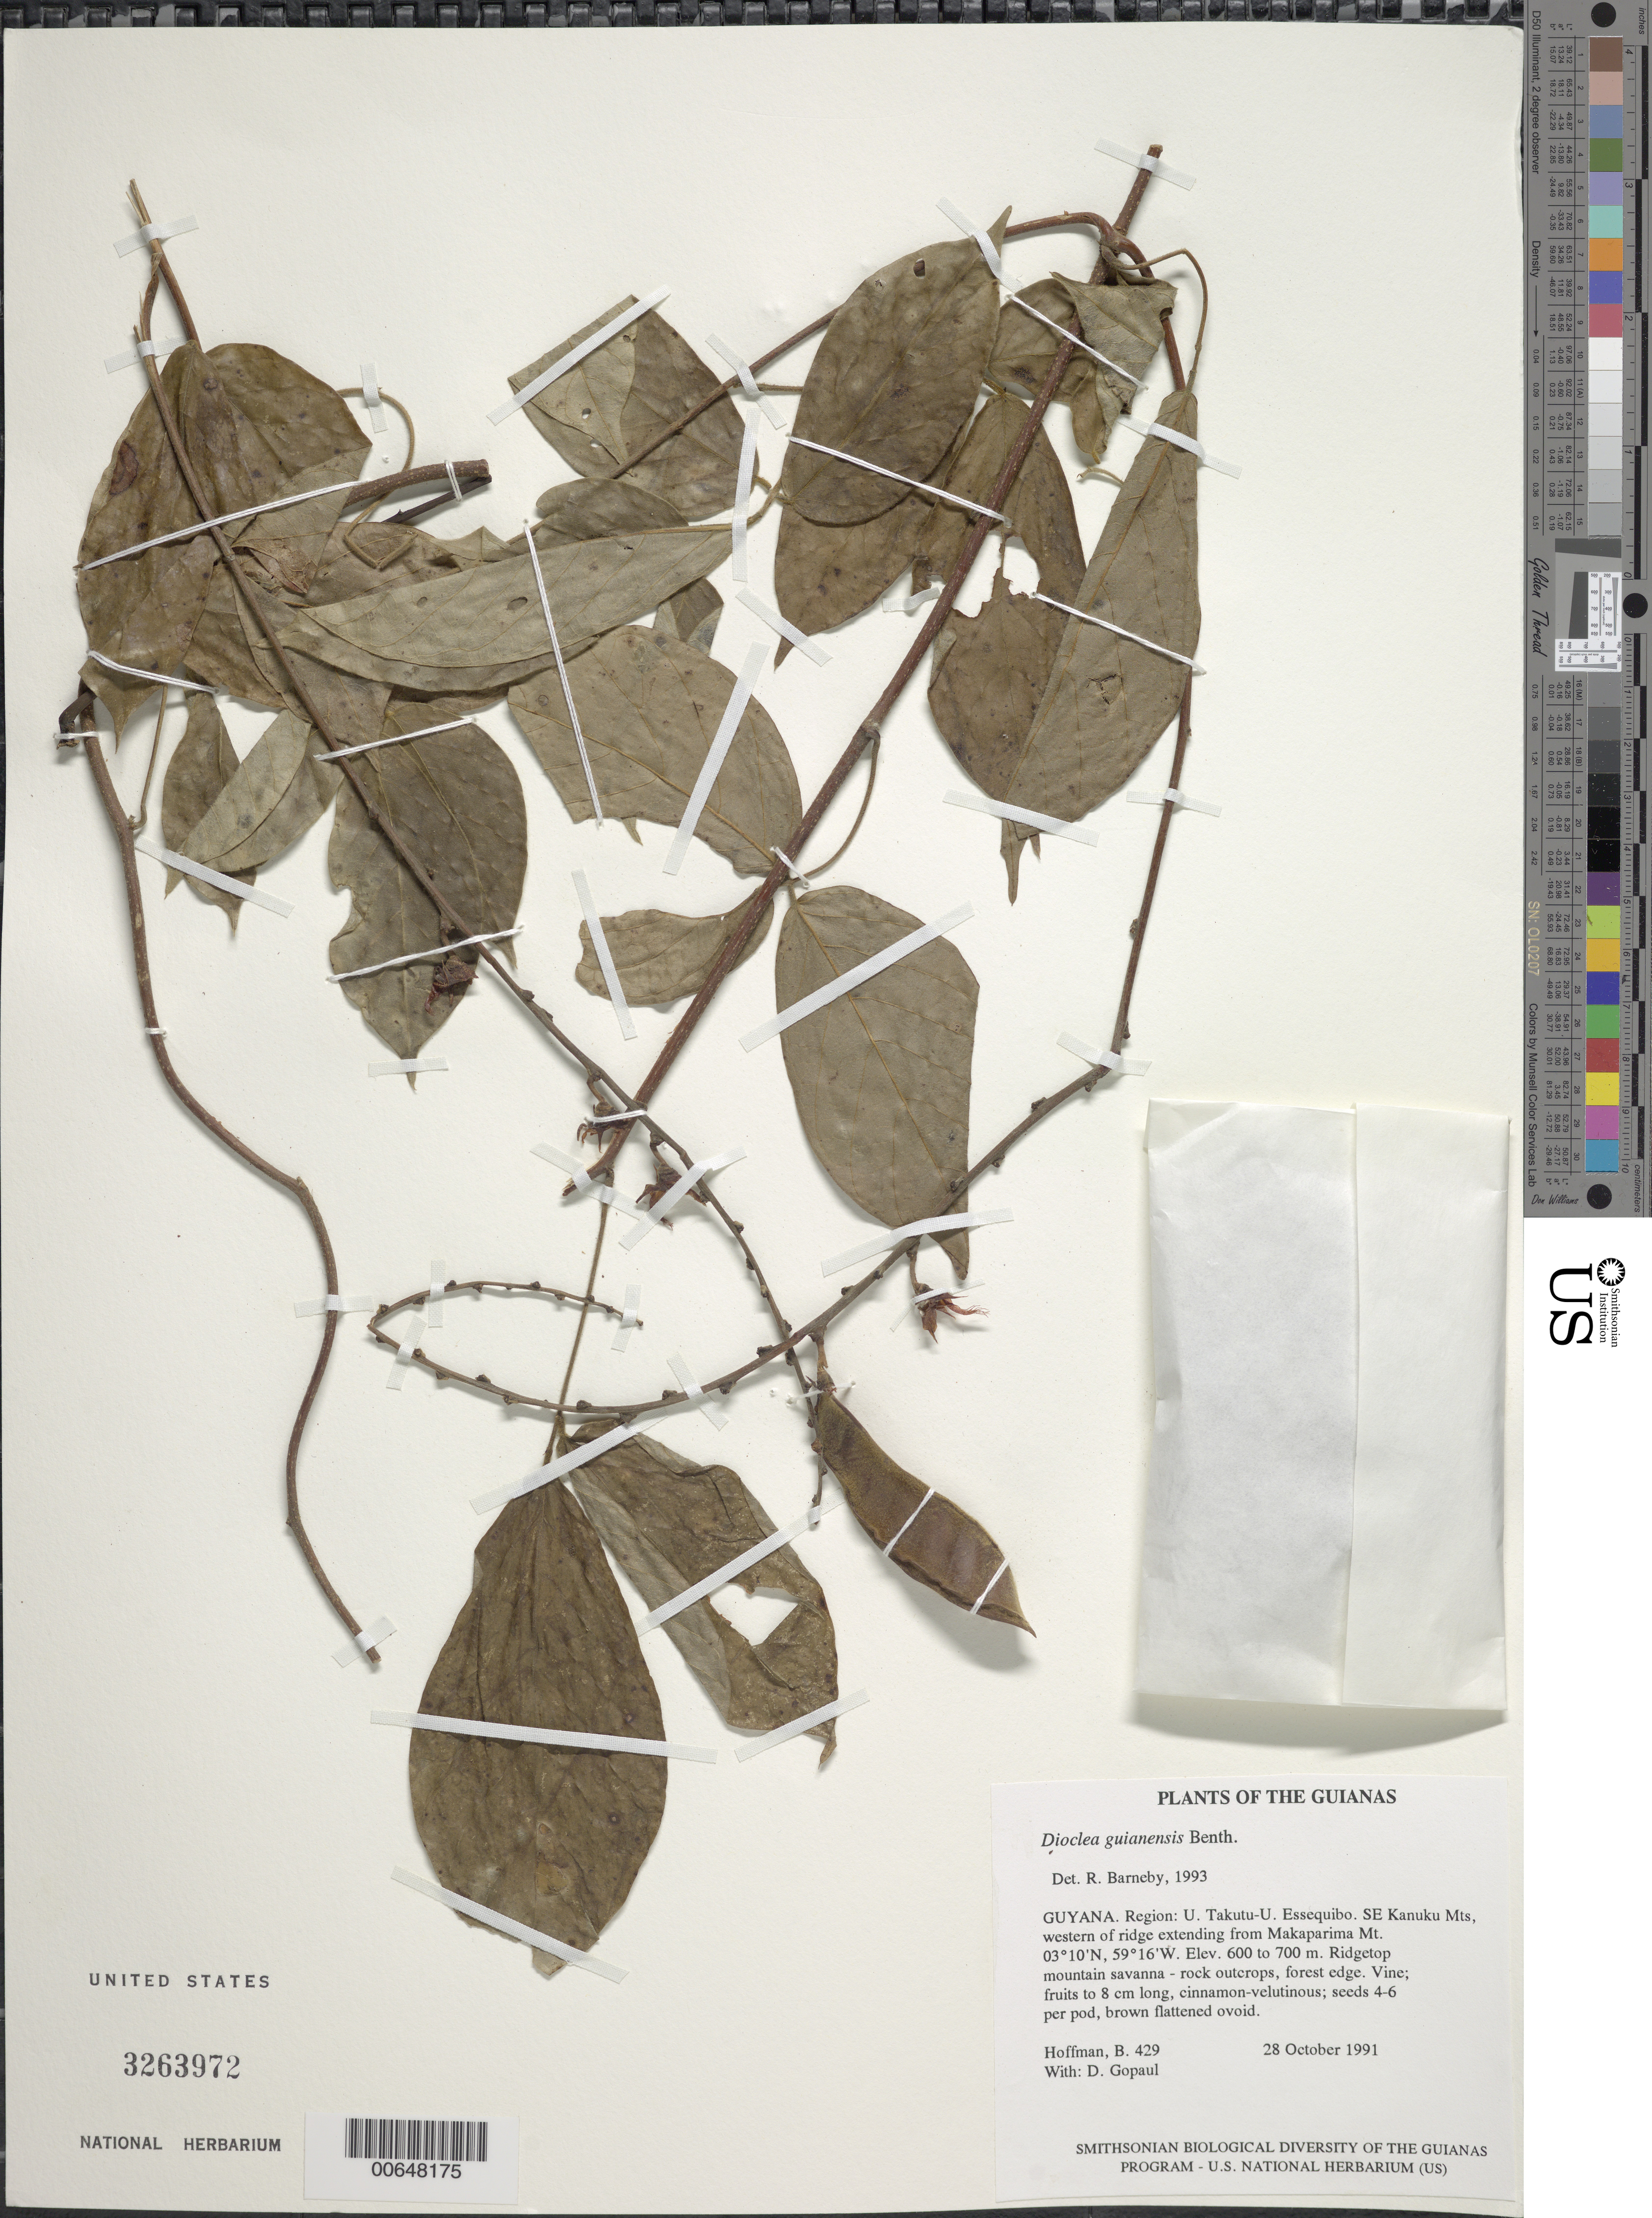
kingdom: Plantae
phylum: Tracheophyta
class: Magnoliopsida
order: Fabales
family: Fabaceae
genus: Dioclea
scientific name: Dioclea guianensis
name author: Benth.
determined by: Barneby, Rupert C., (NY)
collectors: B. Hoffman & D. Gopaul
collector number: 429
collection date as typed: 28 October 1991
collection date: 1991-10-28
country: Guyana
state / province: U. Takutu-U. Essequibo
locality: SE Kanuku Mts; western end of ridge extending from Makaparima Mountain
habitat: Ridgetop mountain savanna - rock outcrops, forest edge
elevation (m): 600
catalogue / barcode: US 3263972